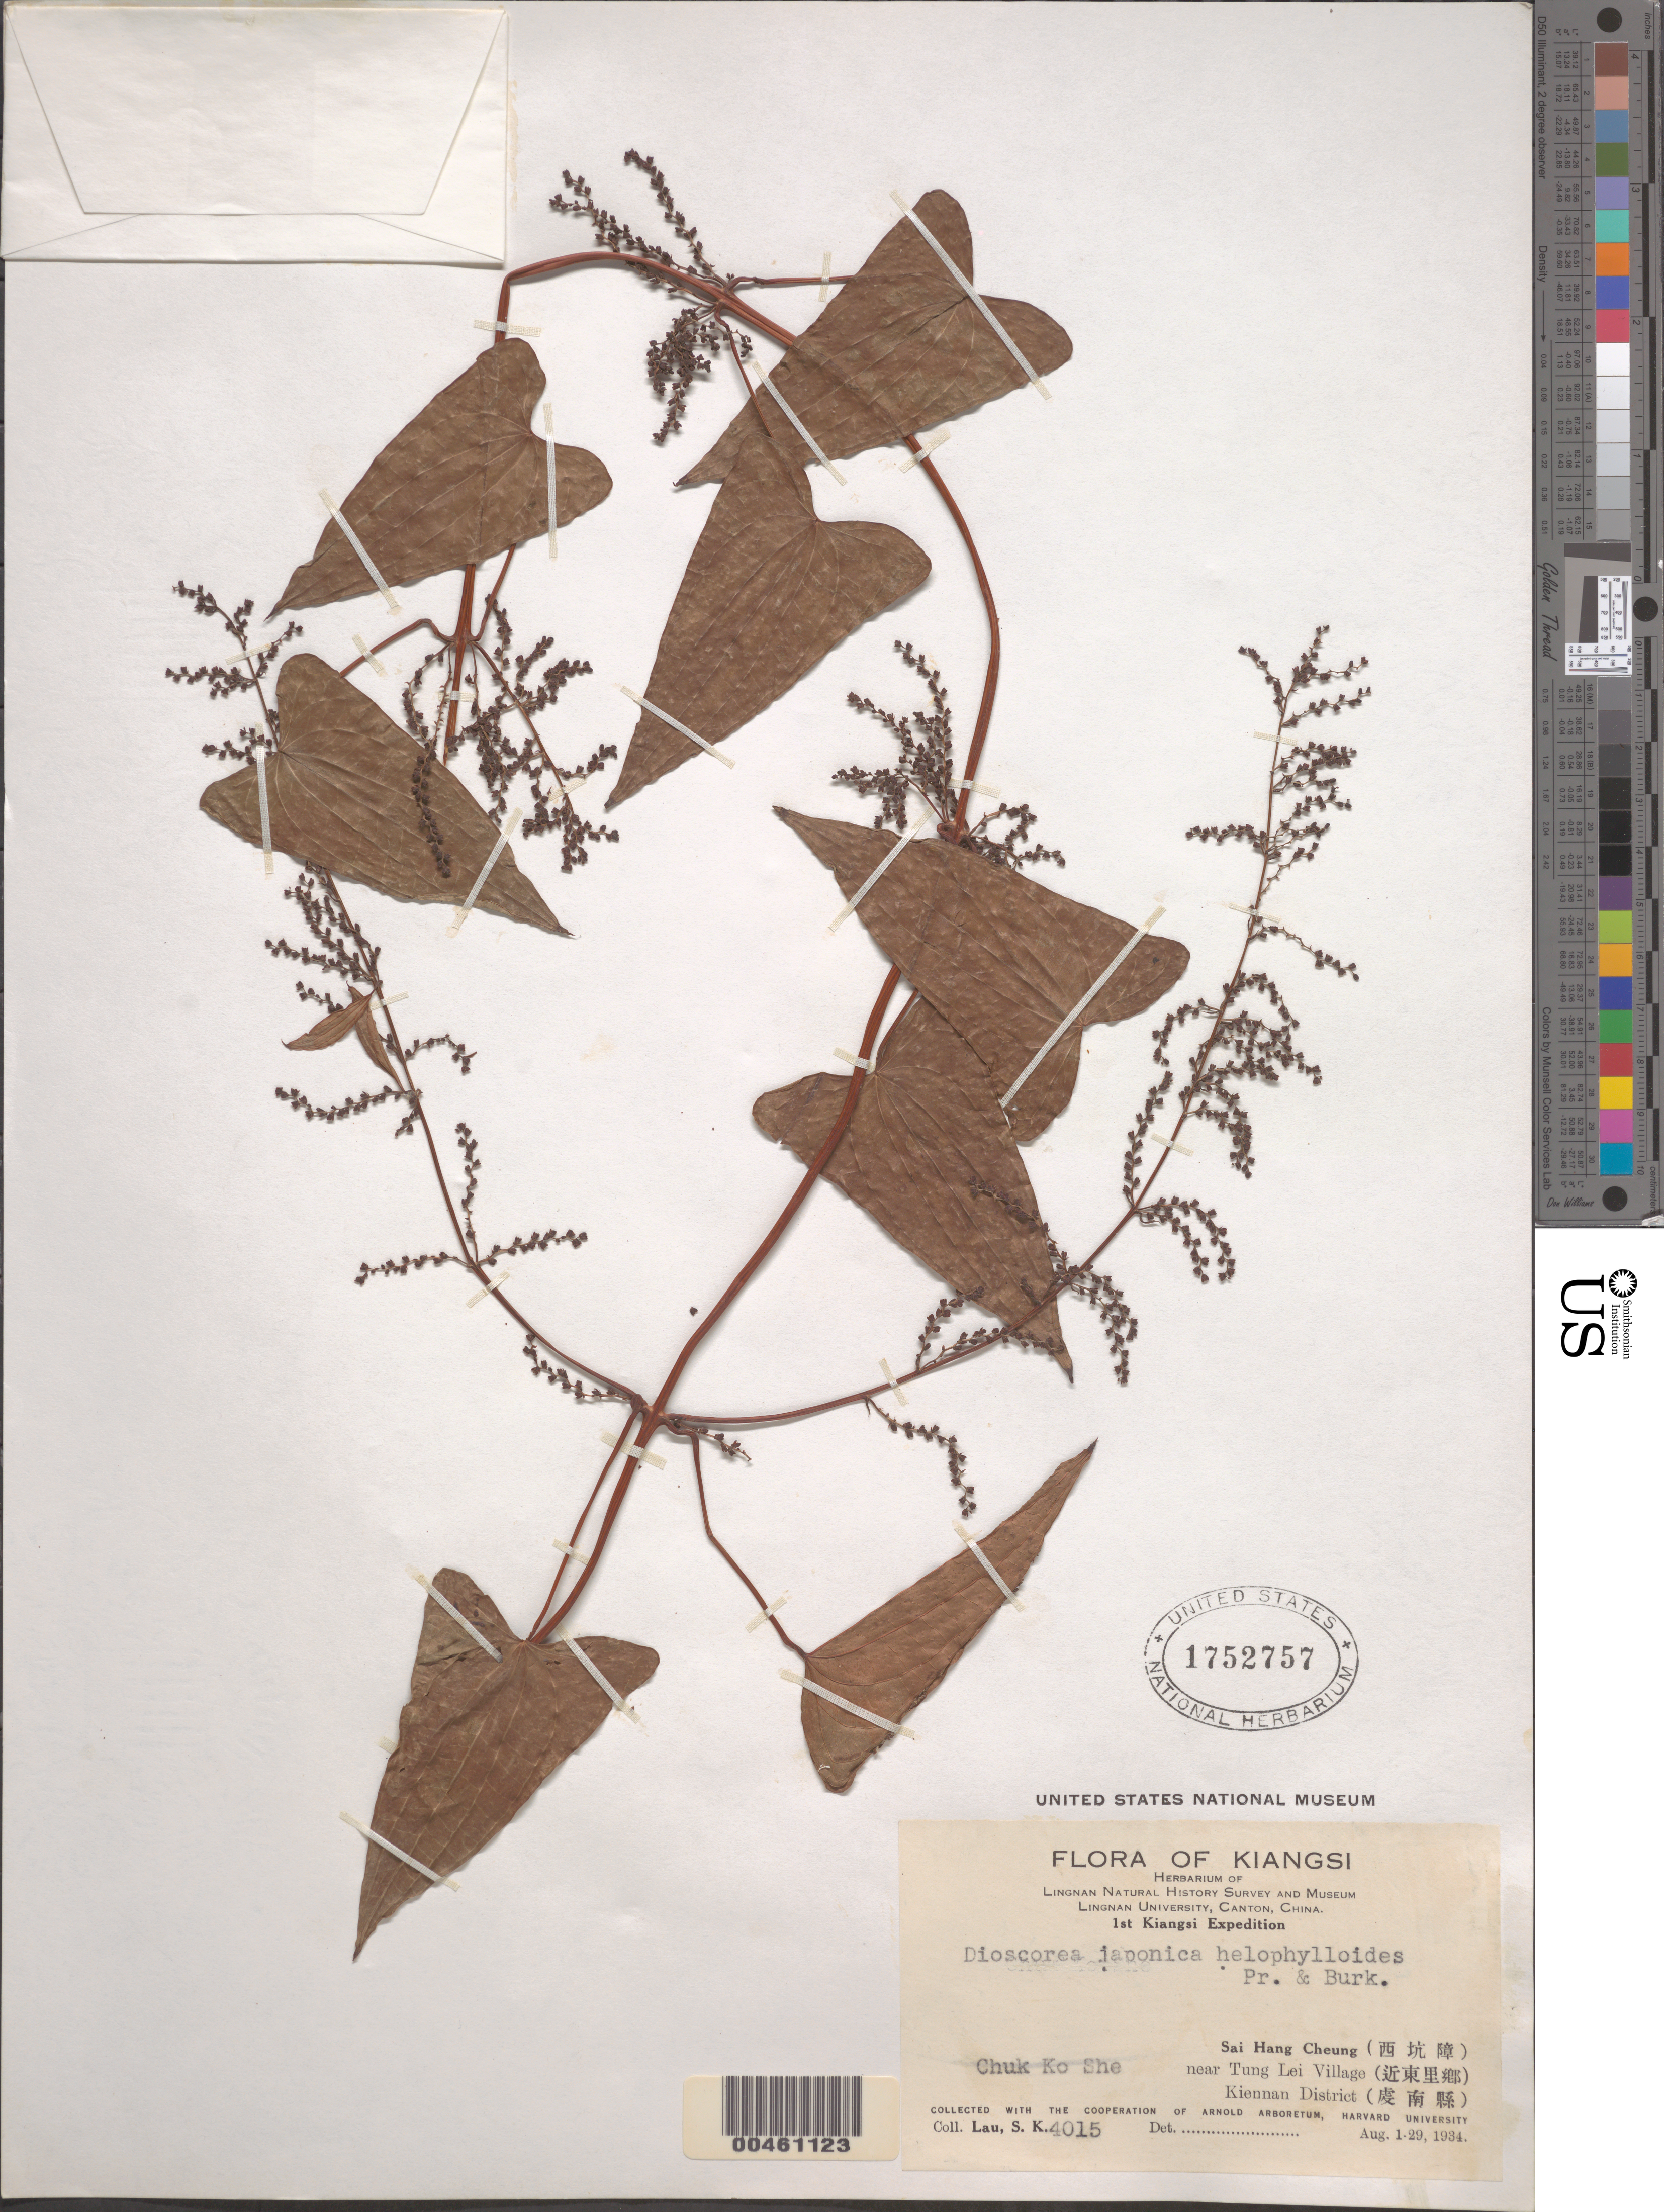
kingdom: Plantae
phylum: Tracheophyta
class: Liliopsida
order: Dioscoreales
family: Dioscoreaceae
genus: Dioscorea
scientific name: Dioscorea japonica var. helophylloides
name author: Prain & Burkill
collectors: S. K. Lau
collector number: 4015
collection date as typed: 01 Aug 1934 to 29 Aug 1934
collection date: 1934-08-01/1934-08-29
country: China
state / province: Jiangxi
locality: Sai Hang Cheung, near Tung Lei Village (Kiennan or Quannan District)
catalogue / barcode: US 1752757